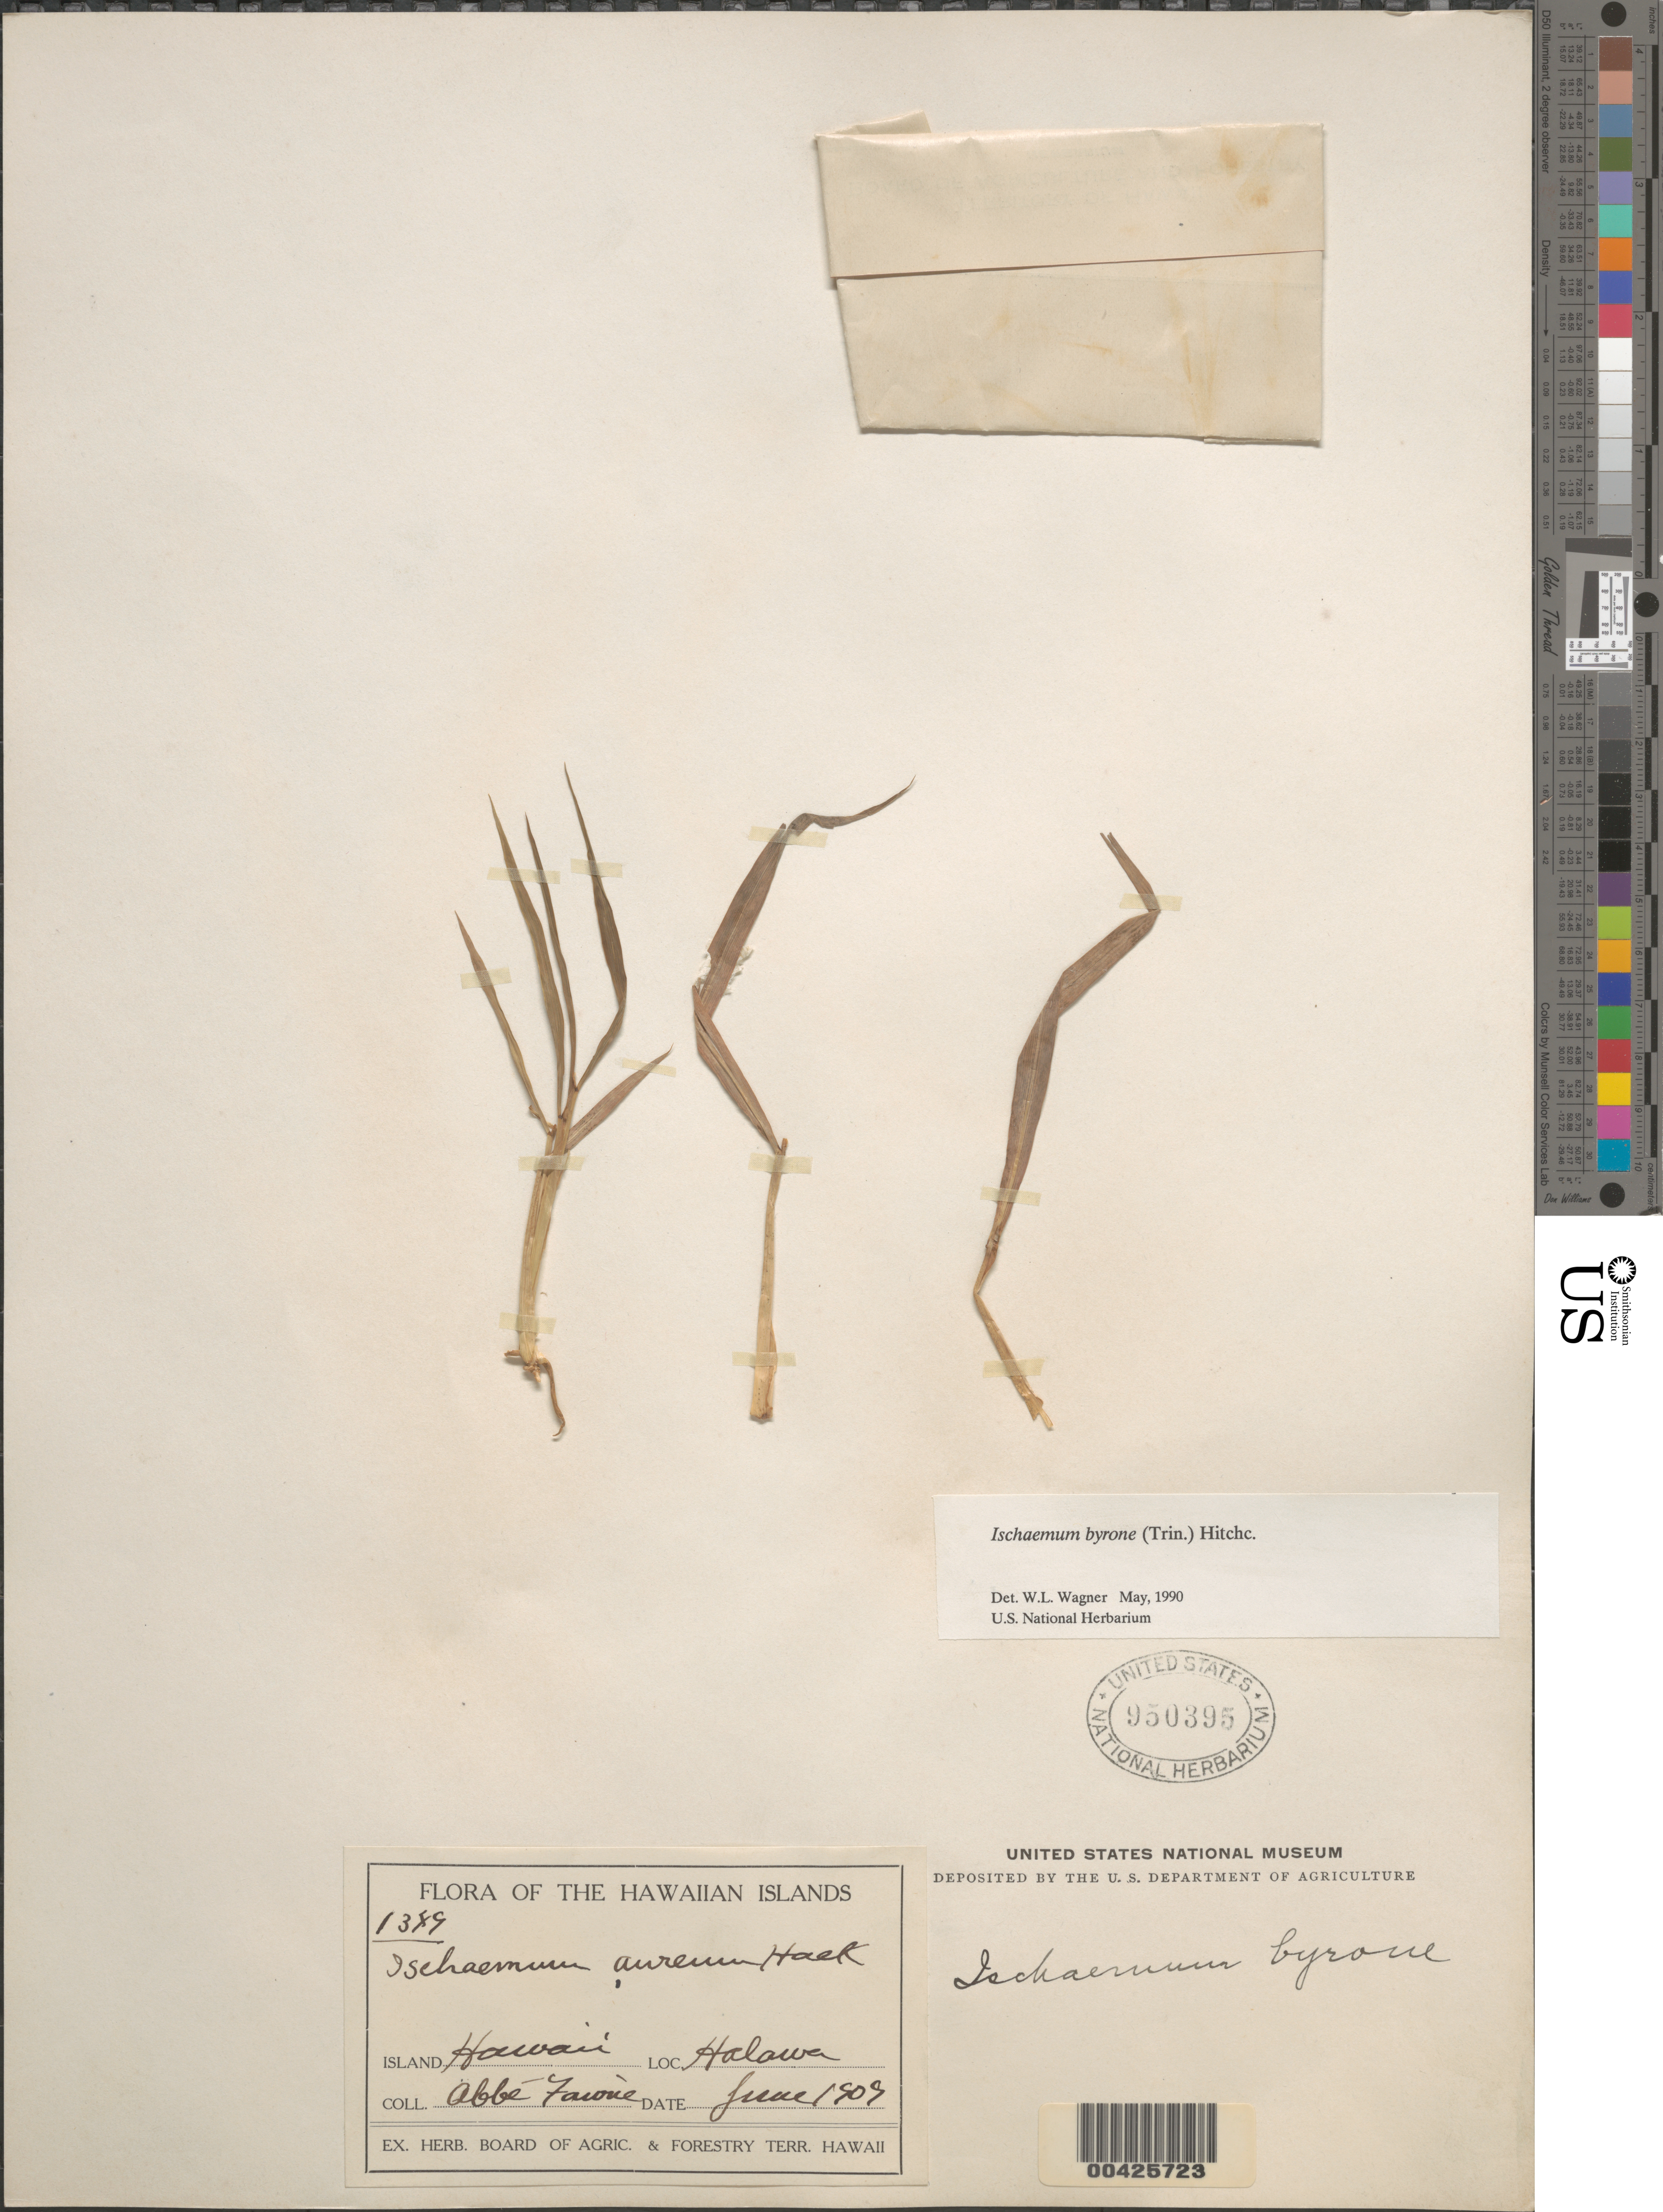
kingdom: Plantae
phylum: Tracheophyta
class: Liliopsida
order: Poales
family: Poaceae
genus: Ischaemum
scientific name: Ischaemum byrone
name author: (Trin.) Hitchc.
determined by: Wagner, W. L., (BOT), Smithsonian Institution - National Museum of Natural History (UNITED STATES)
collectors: A. Faurie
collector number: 1349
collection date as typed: Jun 1909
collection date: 1909-06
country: United States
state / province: Hawaii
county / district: Hawaii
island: Hawaii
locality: Halawa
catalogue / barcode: US 950395